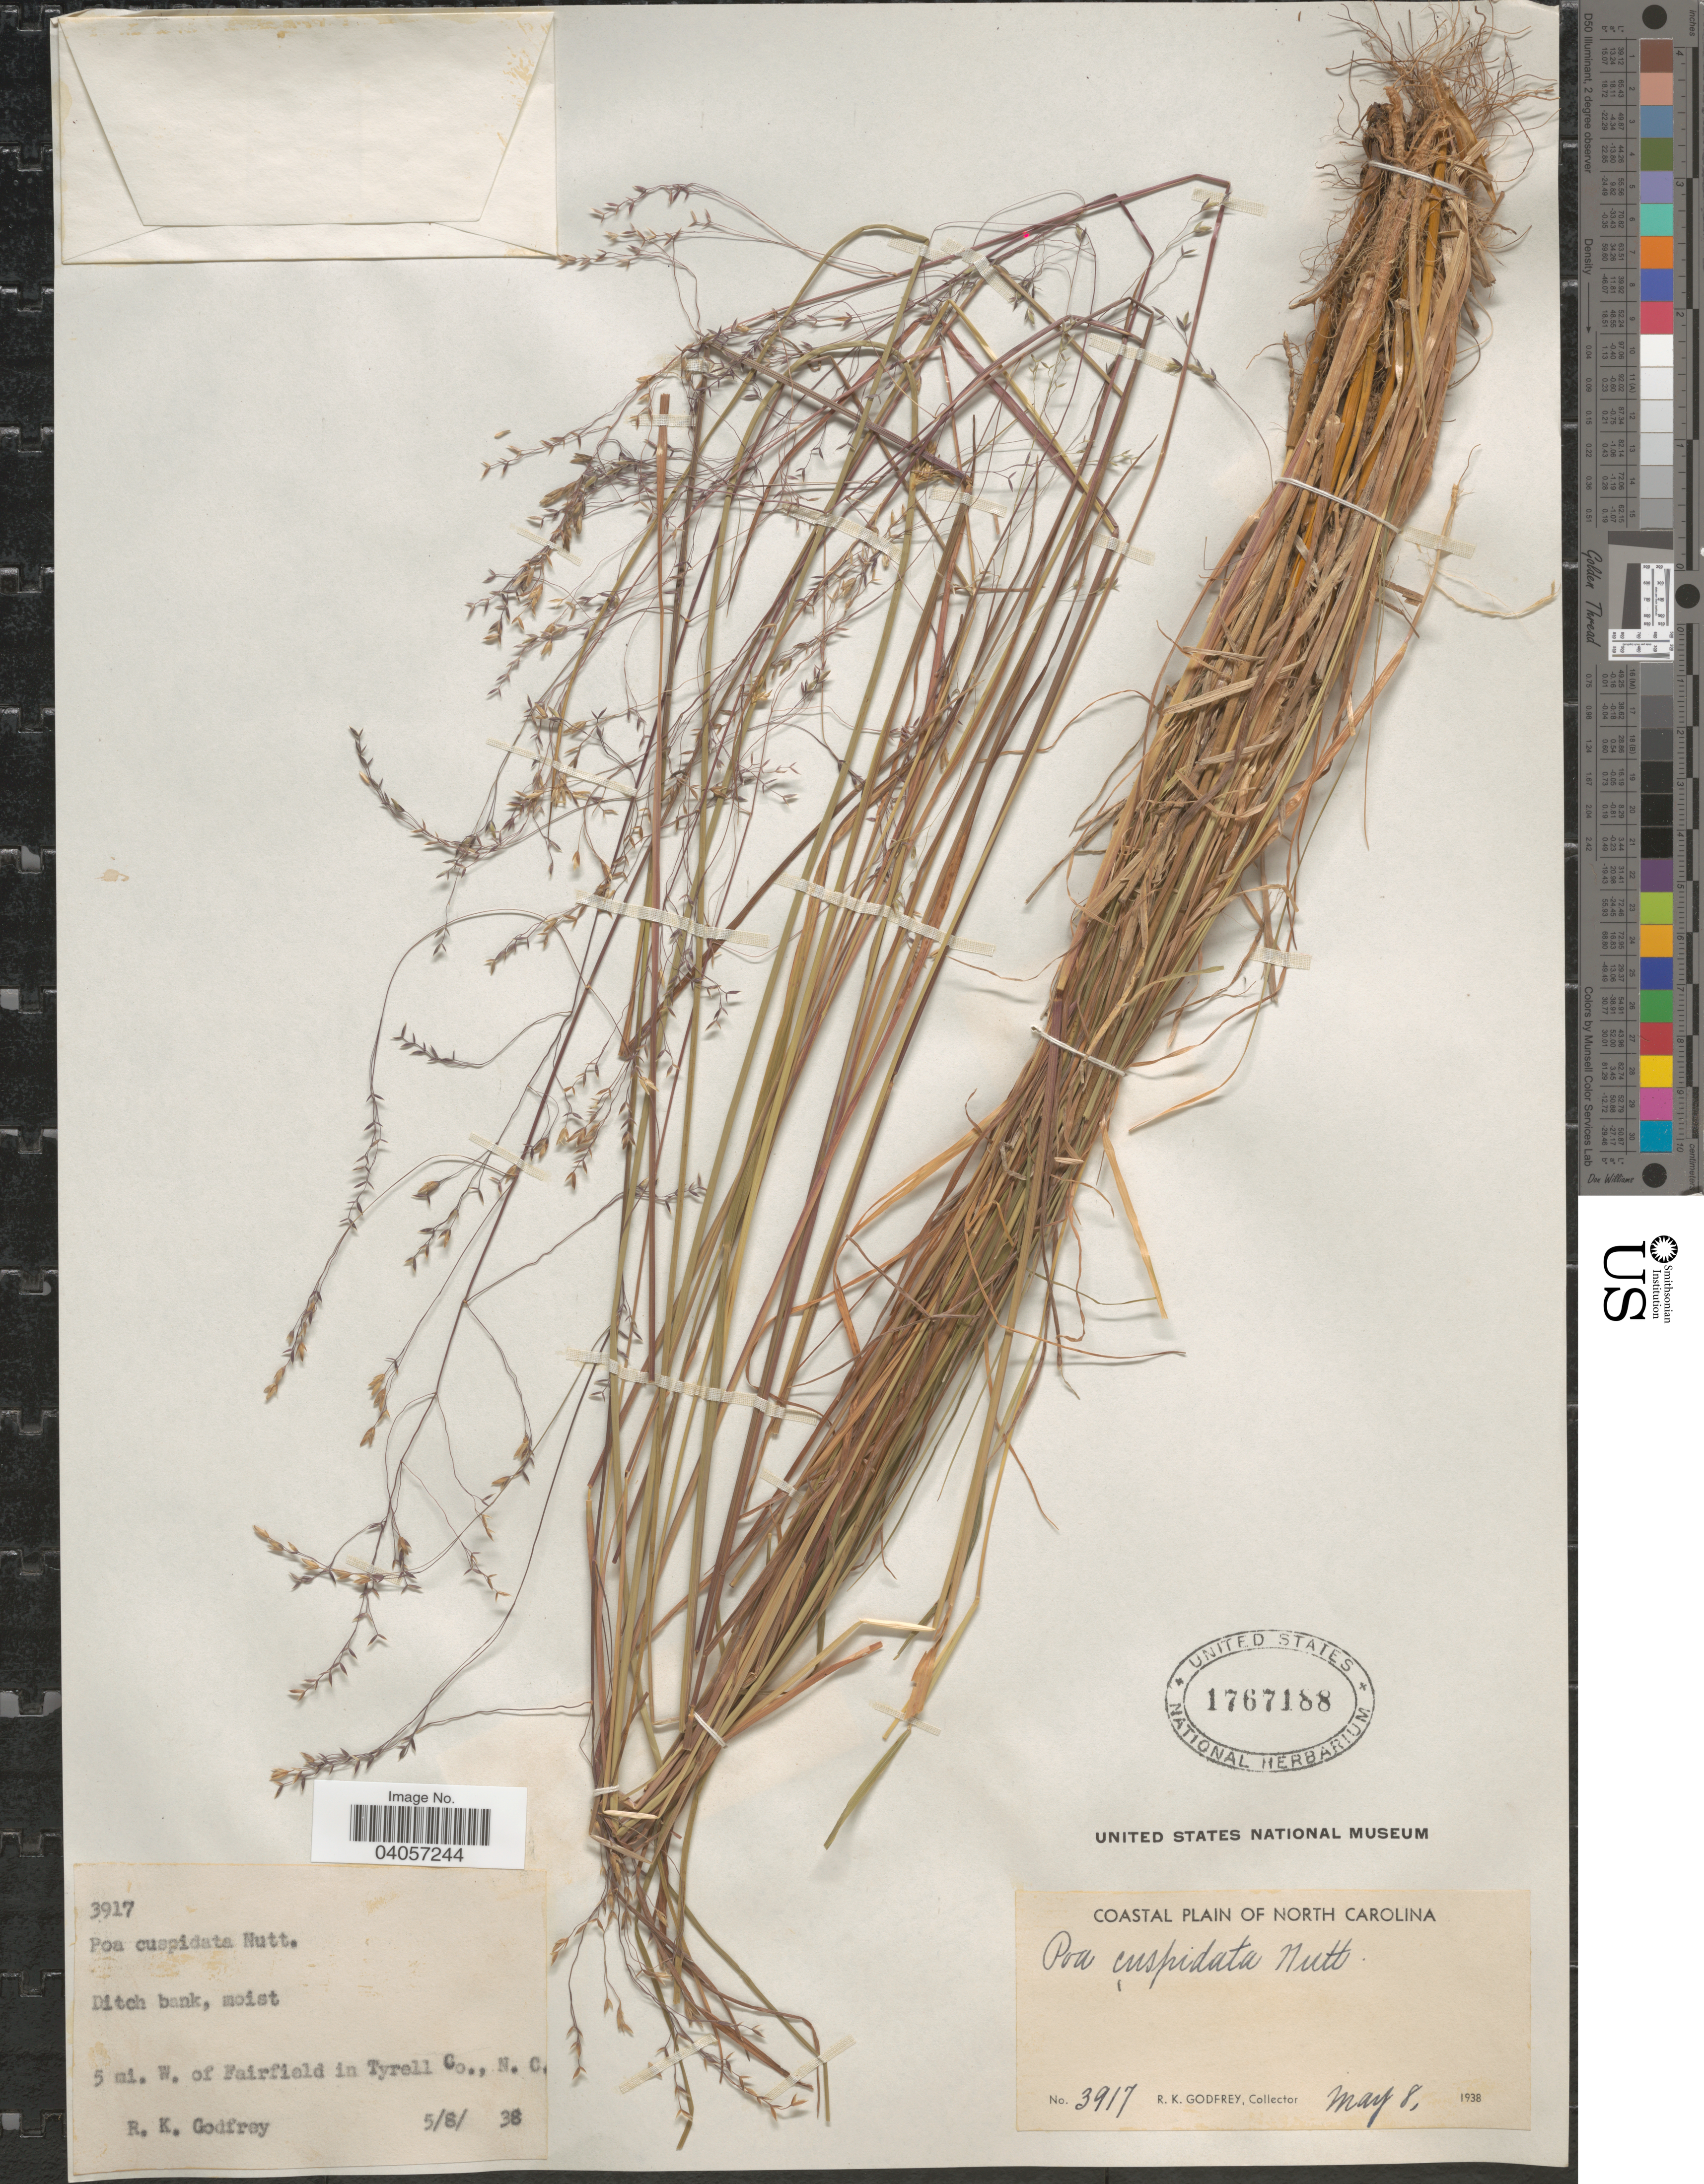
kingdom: Plantae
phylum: Tracheophyta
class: Liliopsida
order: Poales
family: Poaceae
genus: Poa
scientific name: Poa cuspidata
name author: Nutt.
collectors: R. K. Godfrey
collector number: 3917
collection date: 1938-05-08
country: United States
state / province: North Carolina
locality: Coastal Plain of North Carolina. 5 mi. W. of Fairfield in Tyrell Co.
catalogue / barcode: US 1767188